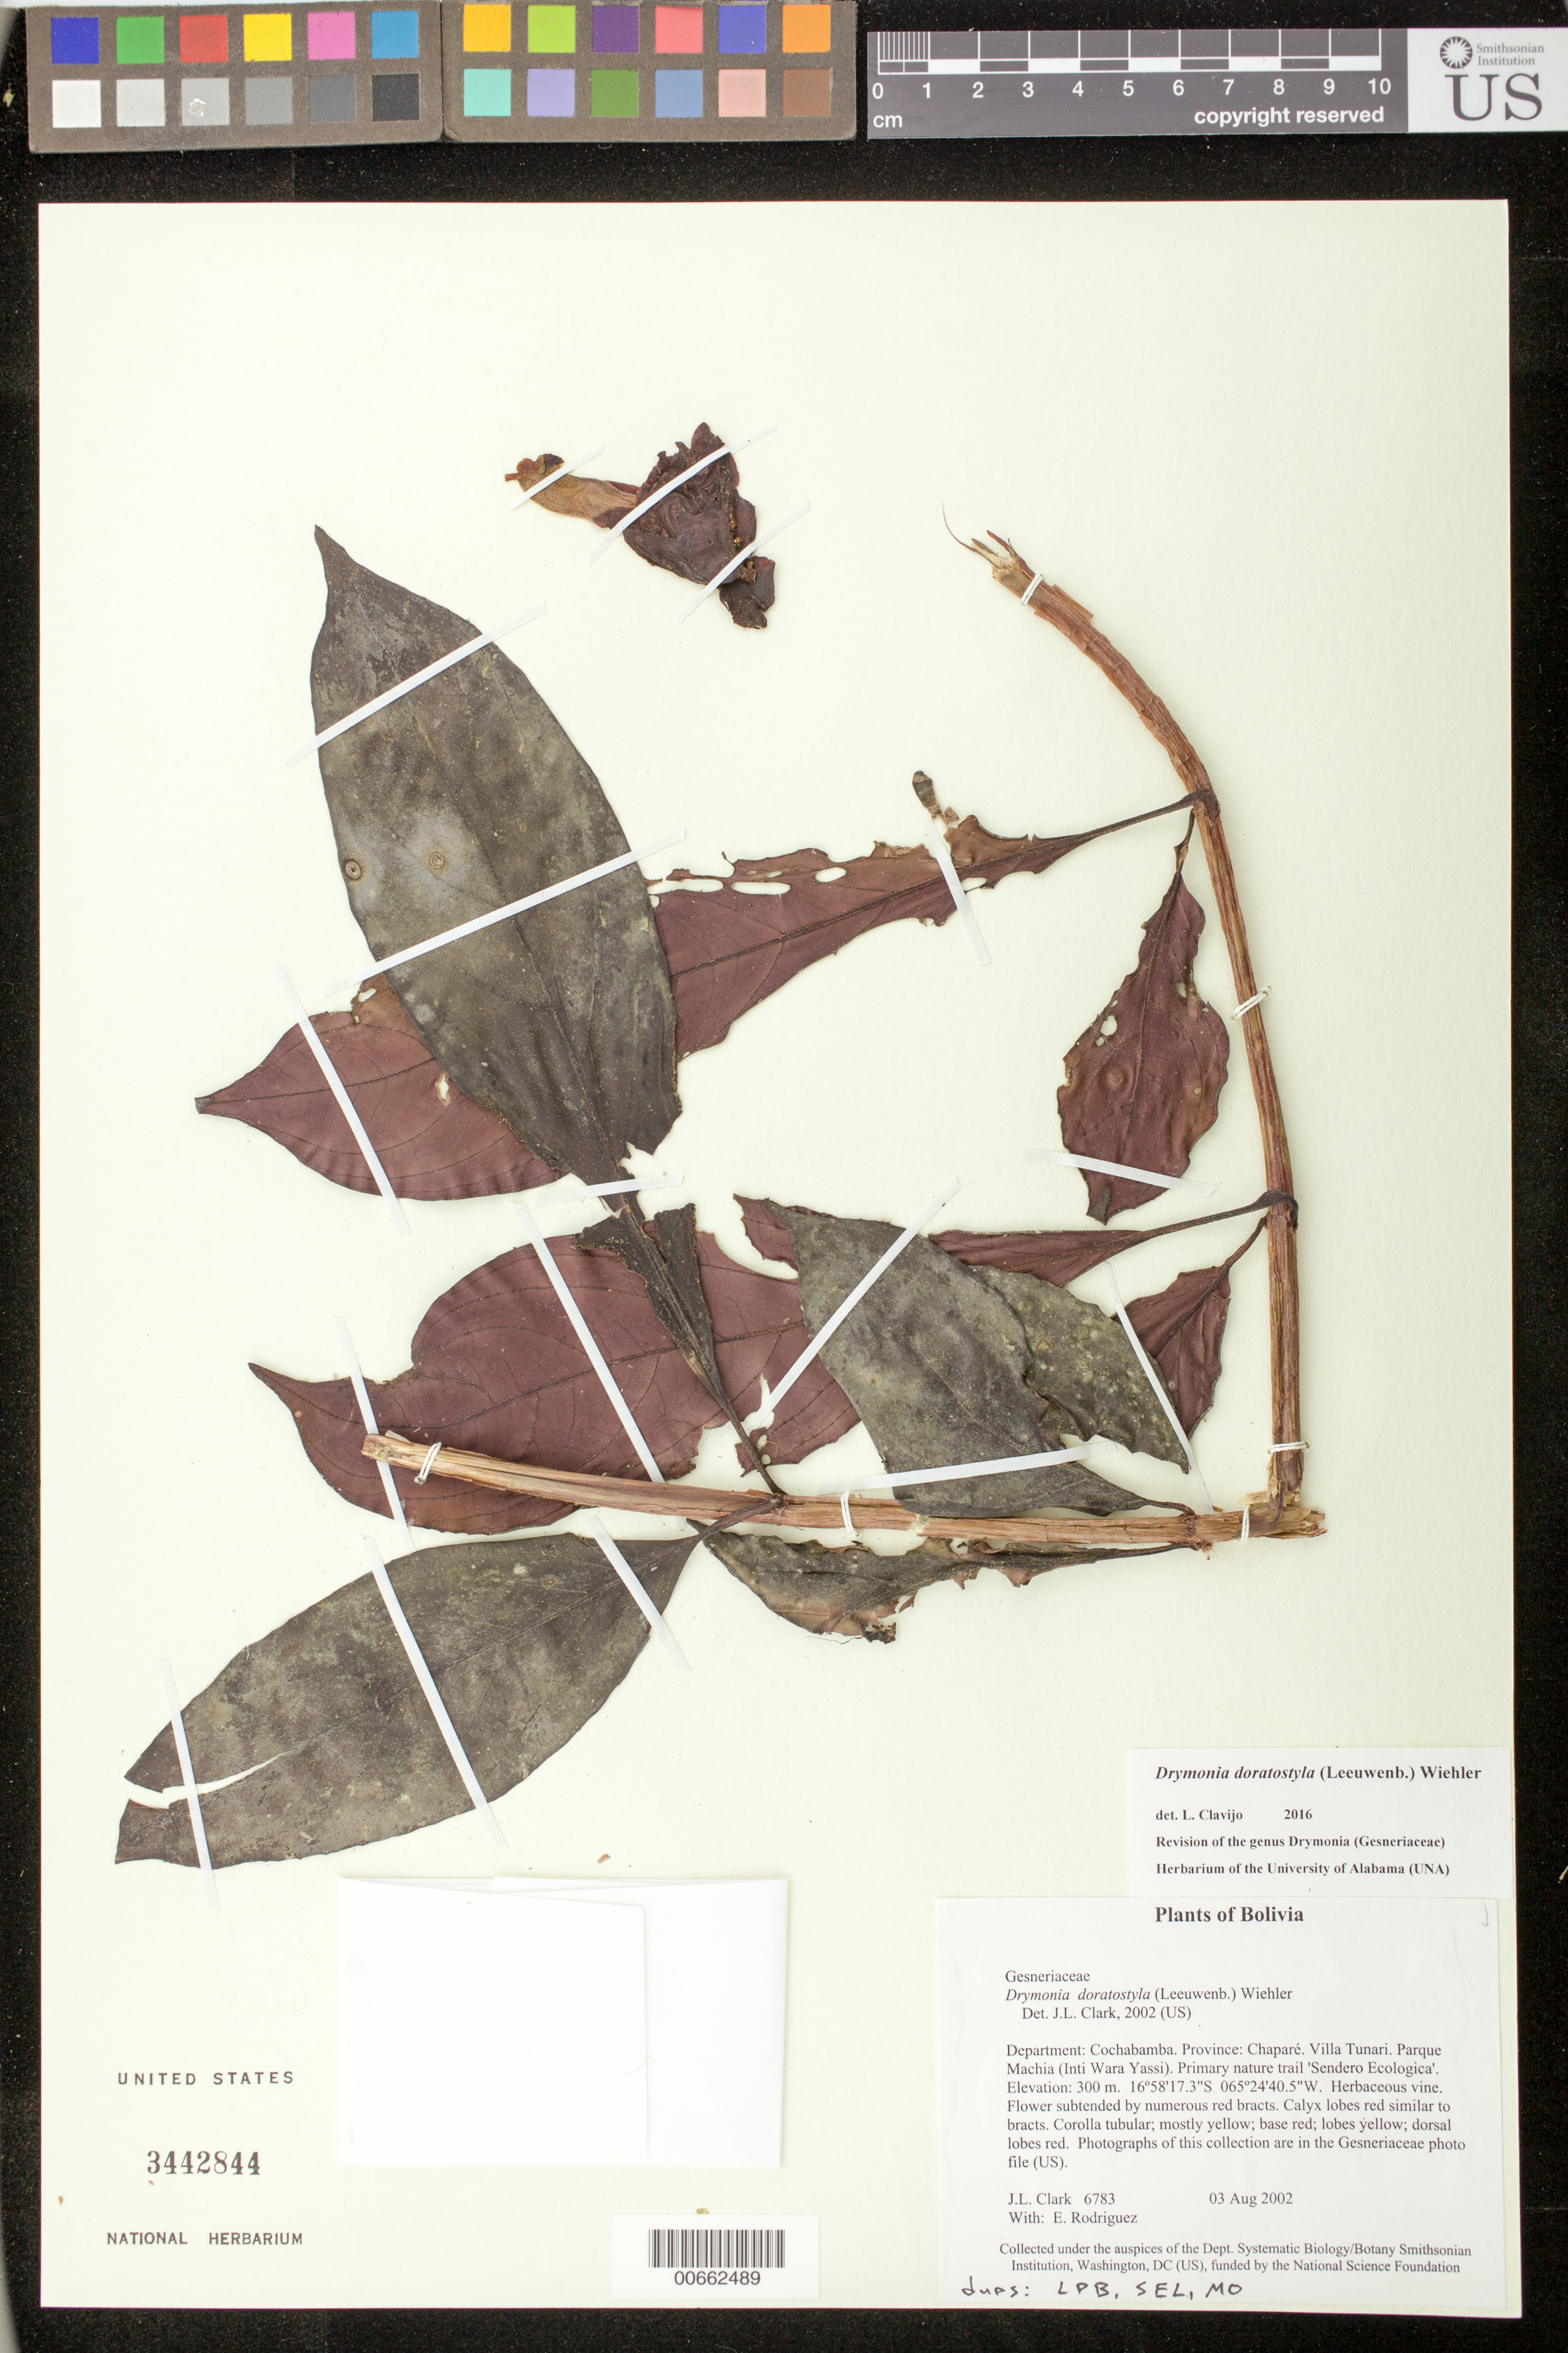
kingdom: Plantae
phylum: Tracheophyta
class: Magnoliopsida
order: Lamiales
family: Gesneriaceae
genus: Drymonia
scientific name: Drymonia doratostyla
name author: (Leeuwenb.) Wiehler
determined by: Clark, J. L., (SEL), The Marie Selby Botanical Garden (UNITED STATES)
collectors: J. L. Clark & E. Rodriguez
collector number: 6783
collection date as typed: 03 Aug 2002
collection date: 2002-08-03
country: Bolivia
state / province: Cochabamba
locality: Chaparé, Villa Tunari. Parque Machia (Inti Wara Yassi). Primary nature trail 'Sendero Ecologica'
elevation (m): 300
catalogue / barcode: US 3442844